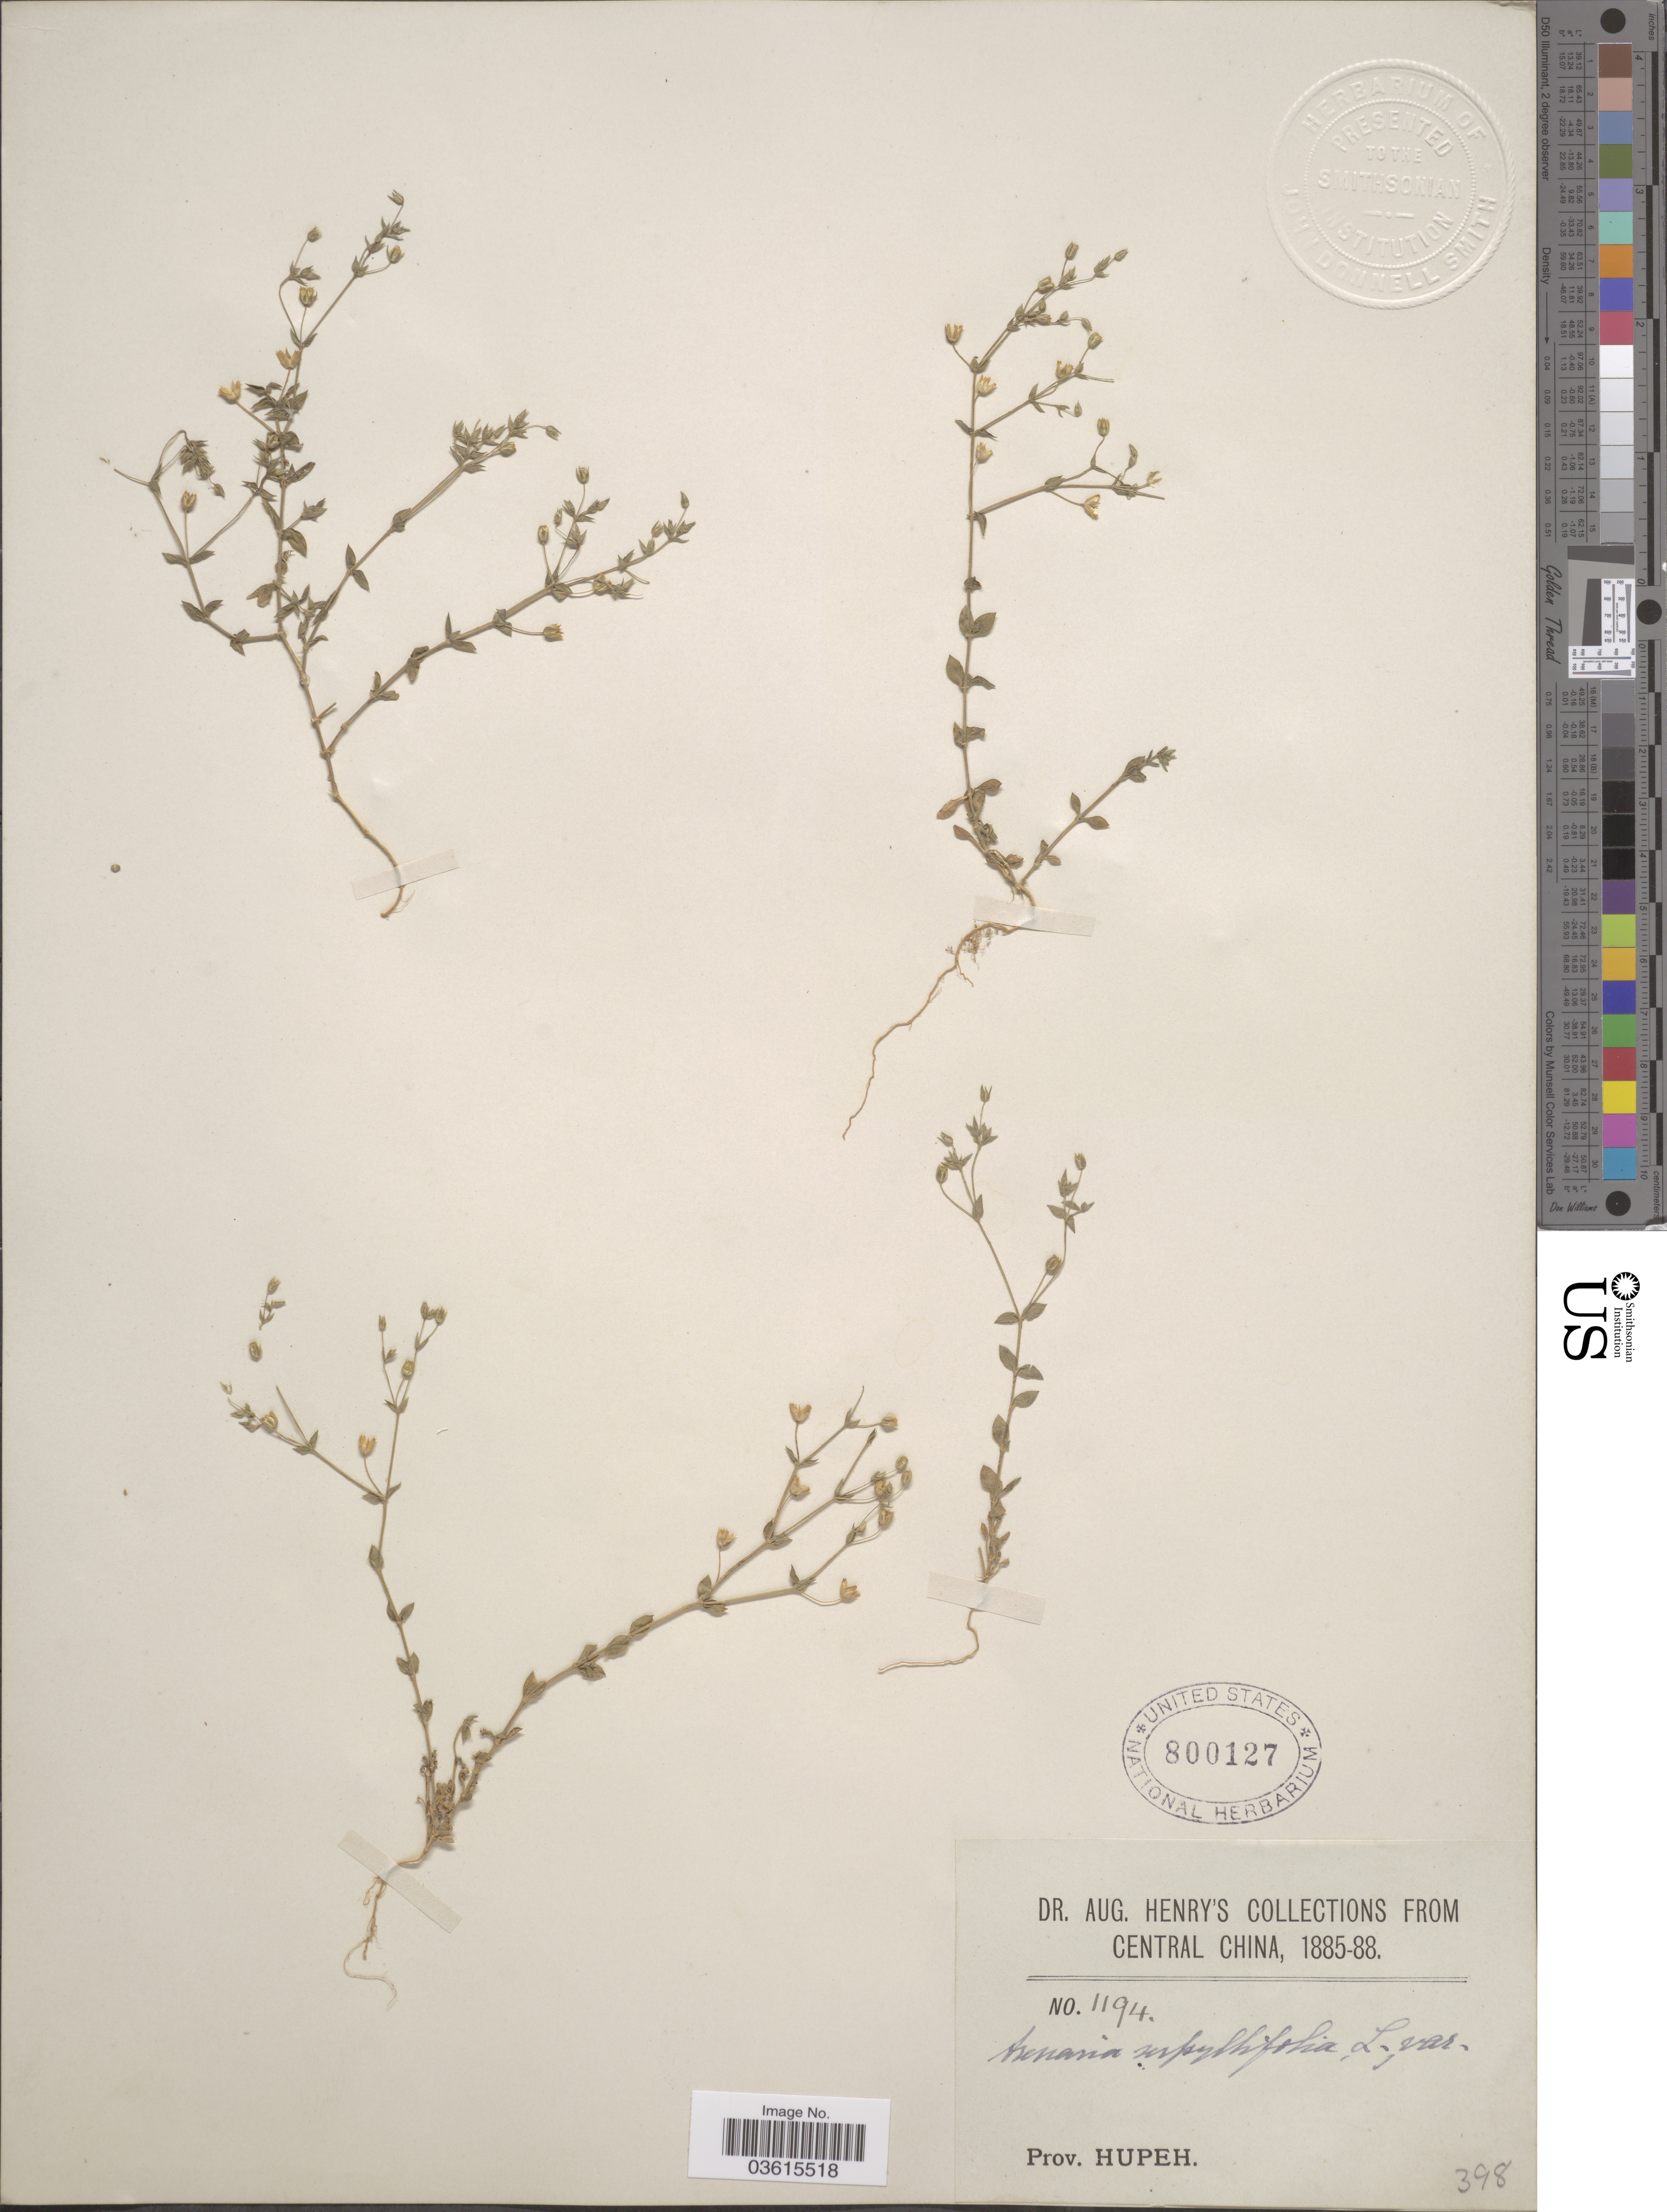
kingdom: Plantae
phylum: Tracheophyta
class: Magnoliopsida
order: Caryophyllales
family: Caryophyllaceae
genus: Arenaria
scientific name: Arenaria serpyllifolia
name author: L.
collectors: A. Henry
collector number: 1194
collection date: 1885/1888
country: China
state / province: Hubei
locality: Central China. Prov. Hupeh.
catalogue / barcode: US 800127